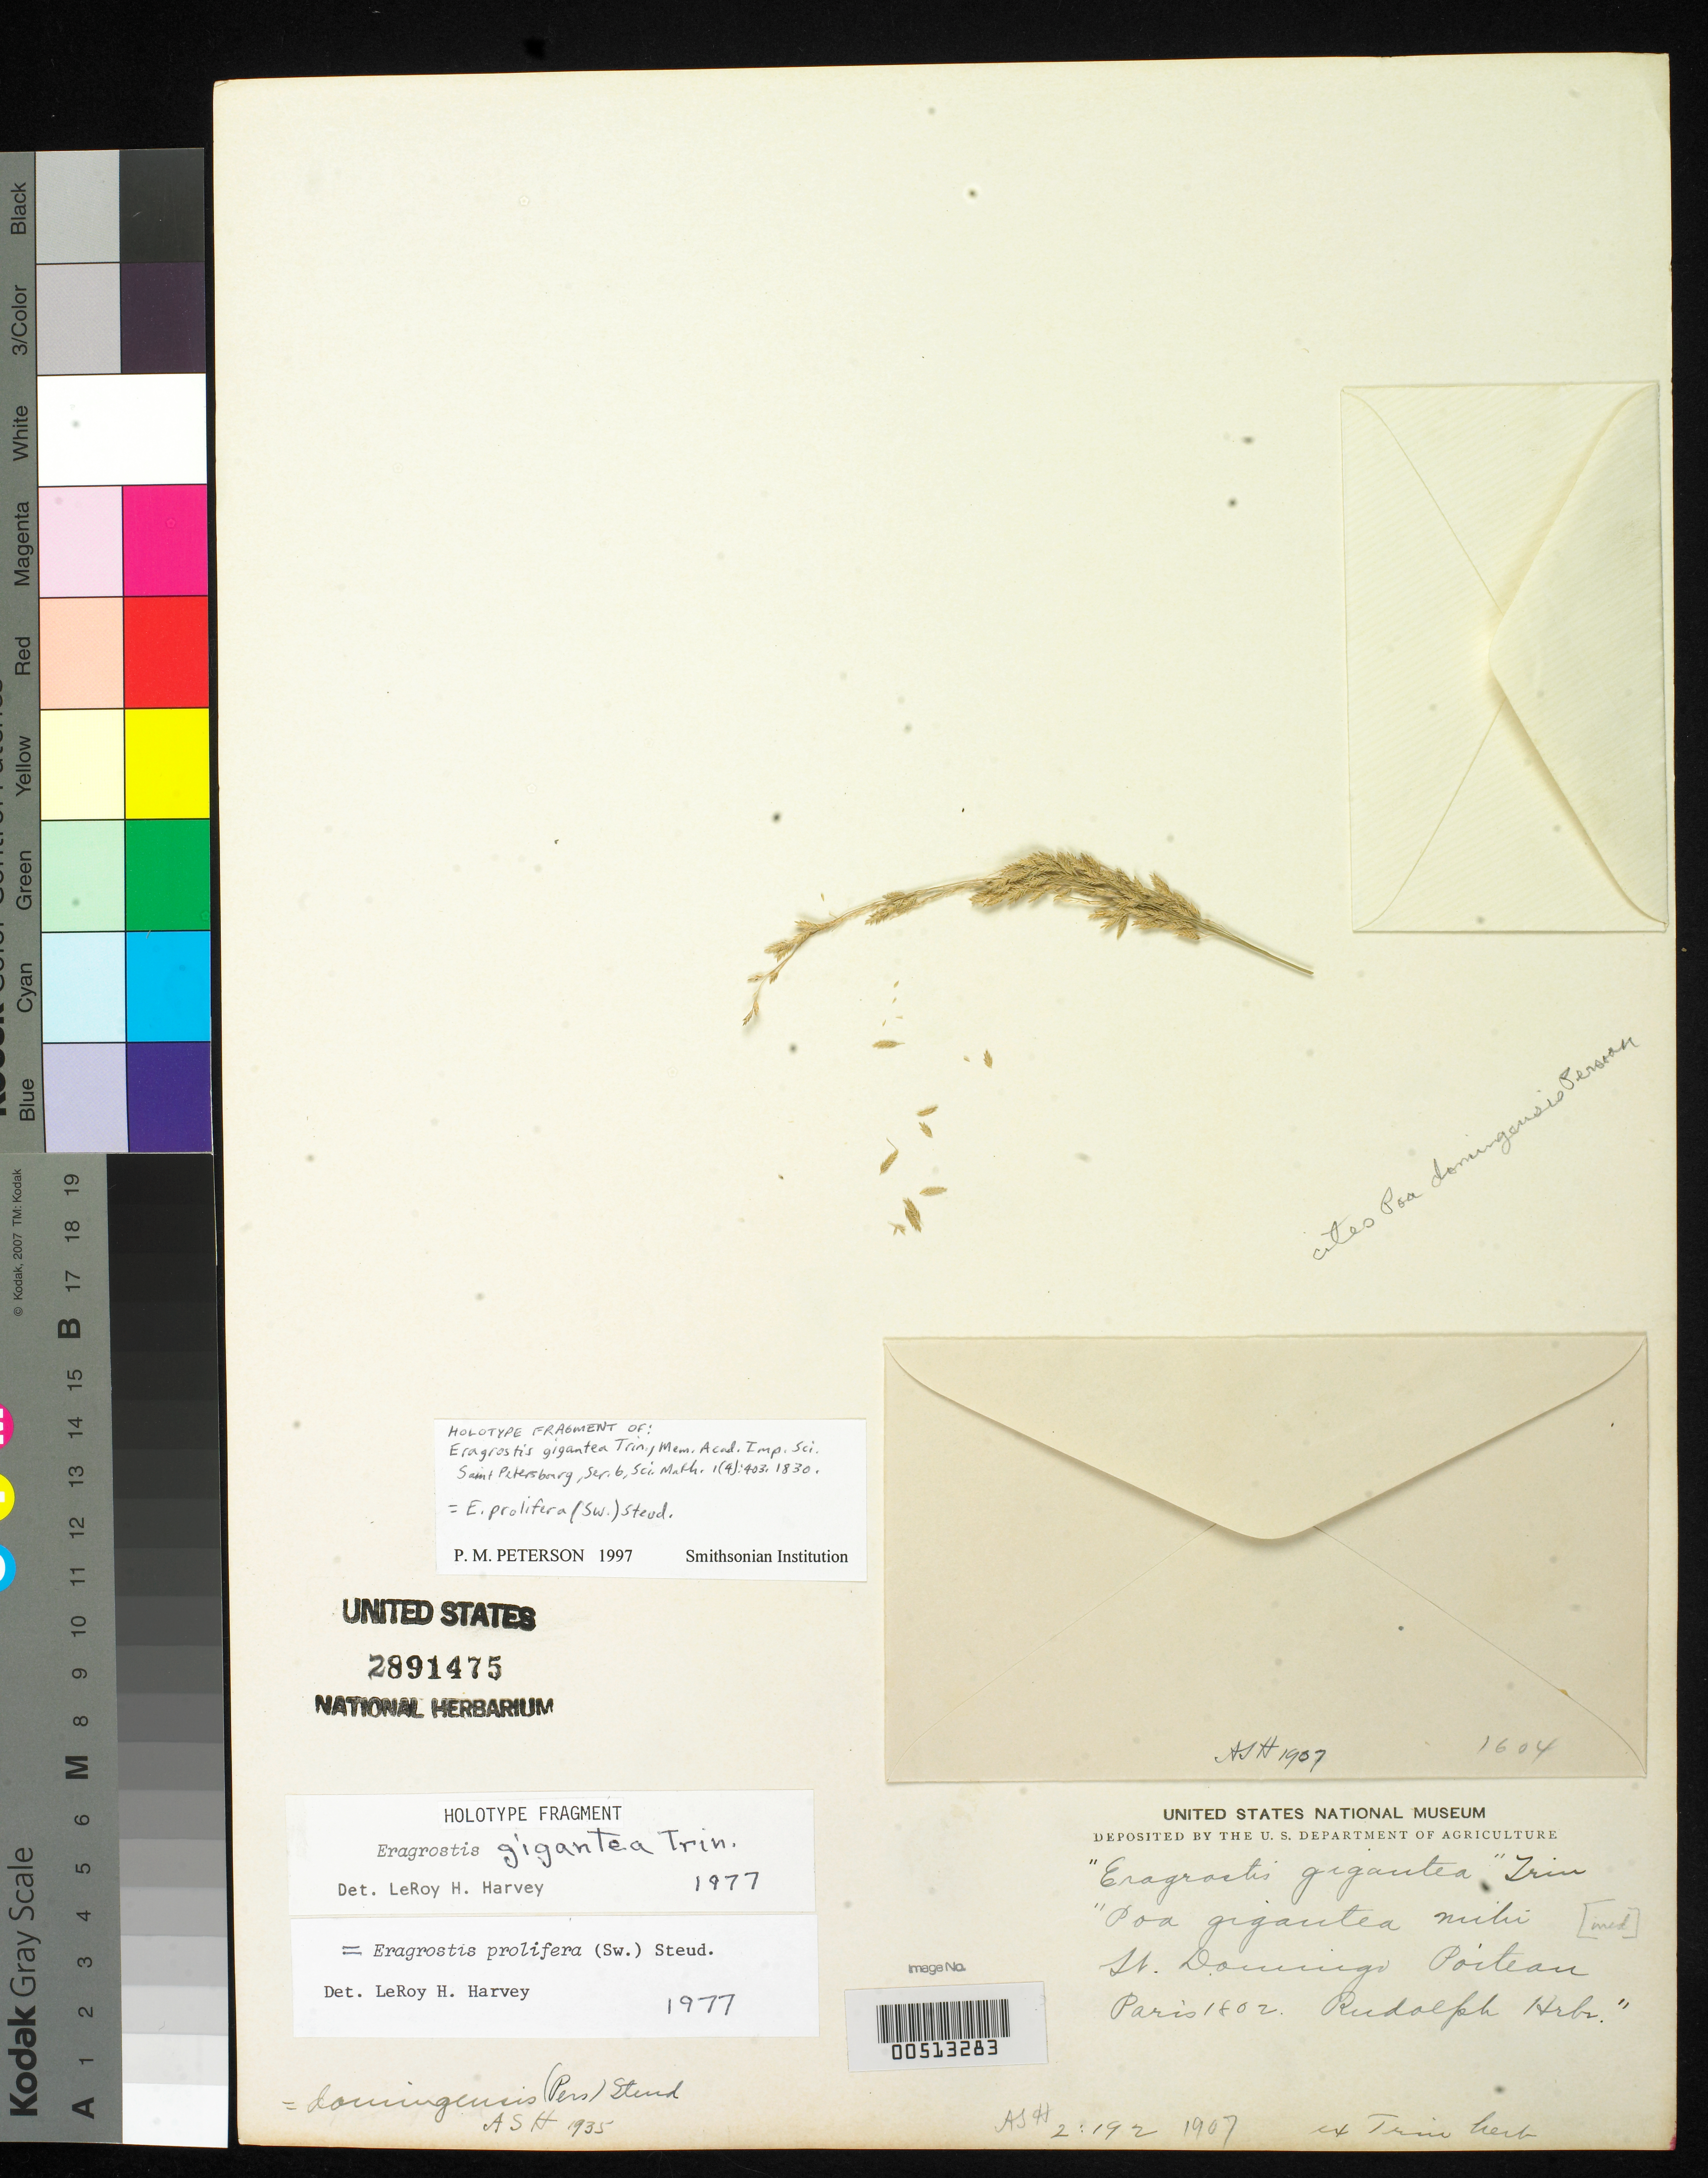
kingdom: Plantae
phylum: Tracheophyta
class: Liliopsida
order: Poales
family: Poaceae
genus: Eragrostis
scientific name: Eragrostis gigantea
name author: Trin.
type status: Type Fragment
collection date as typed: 1802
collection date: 1802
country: Dominican Republic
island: Hispaniola Island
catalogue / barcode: US 2891475